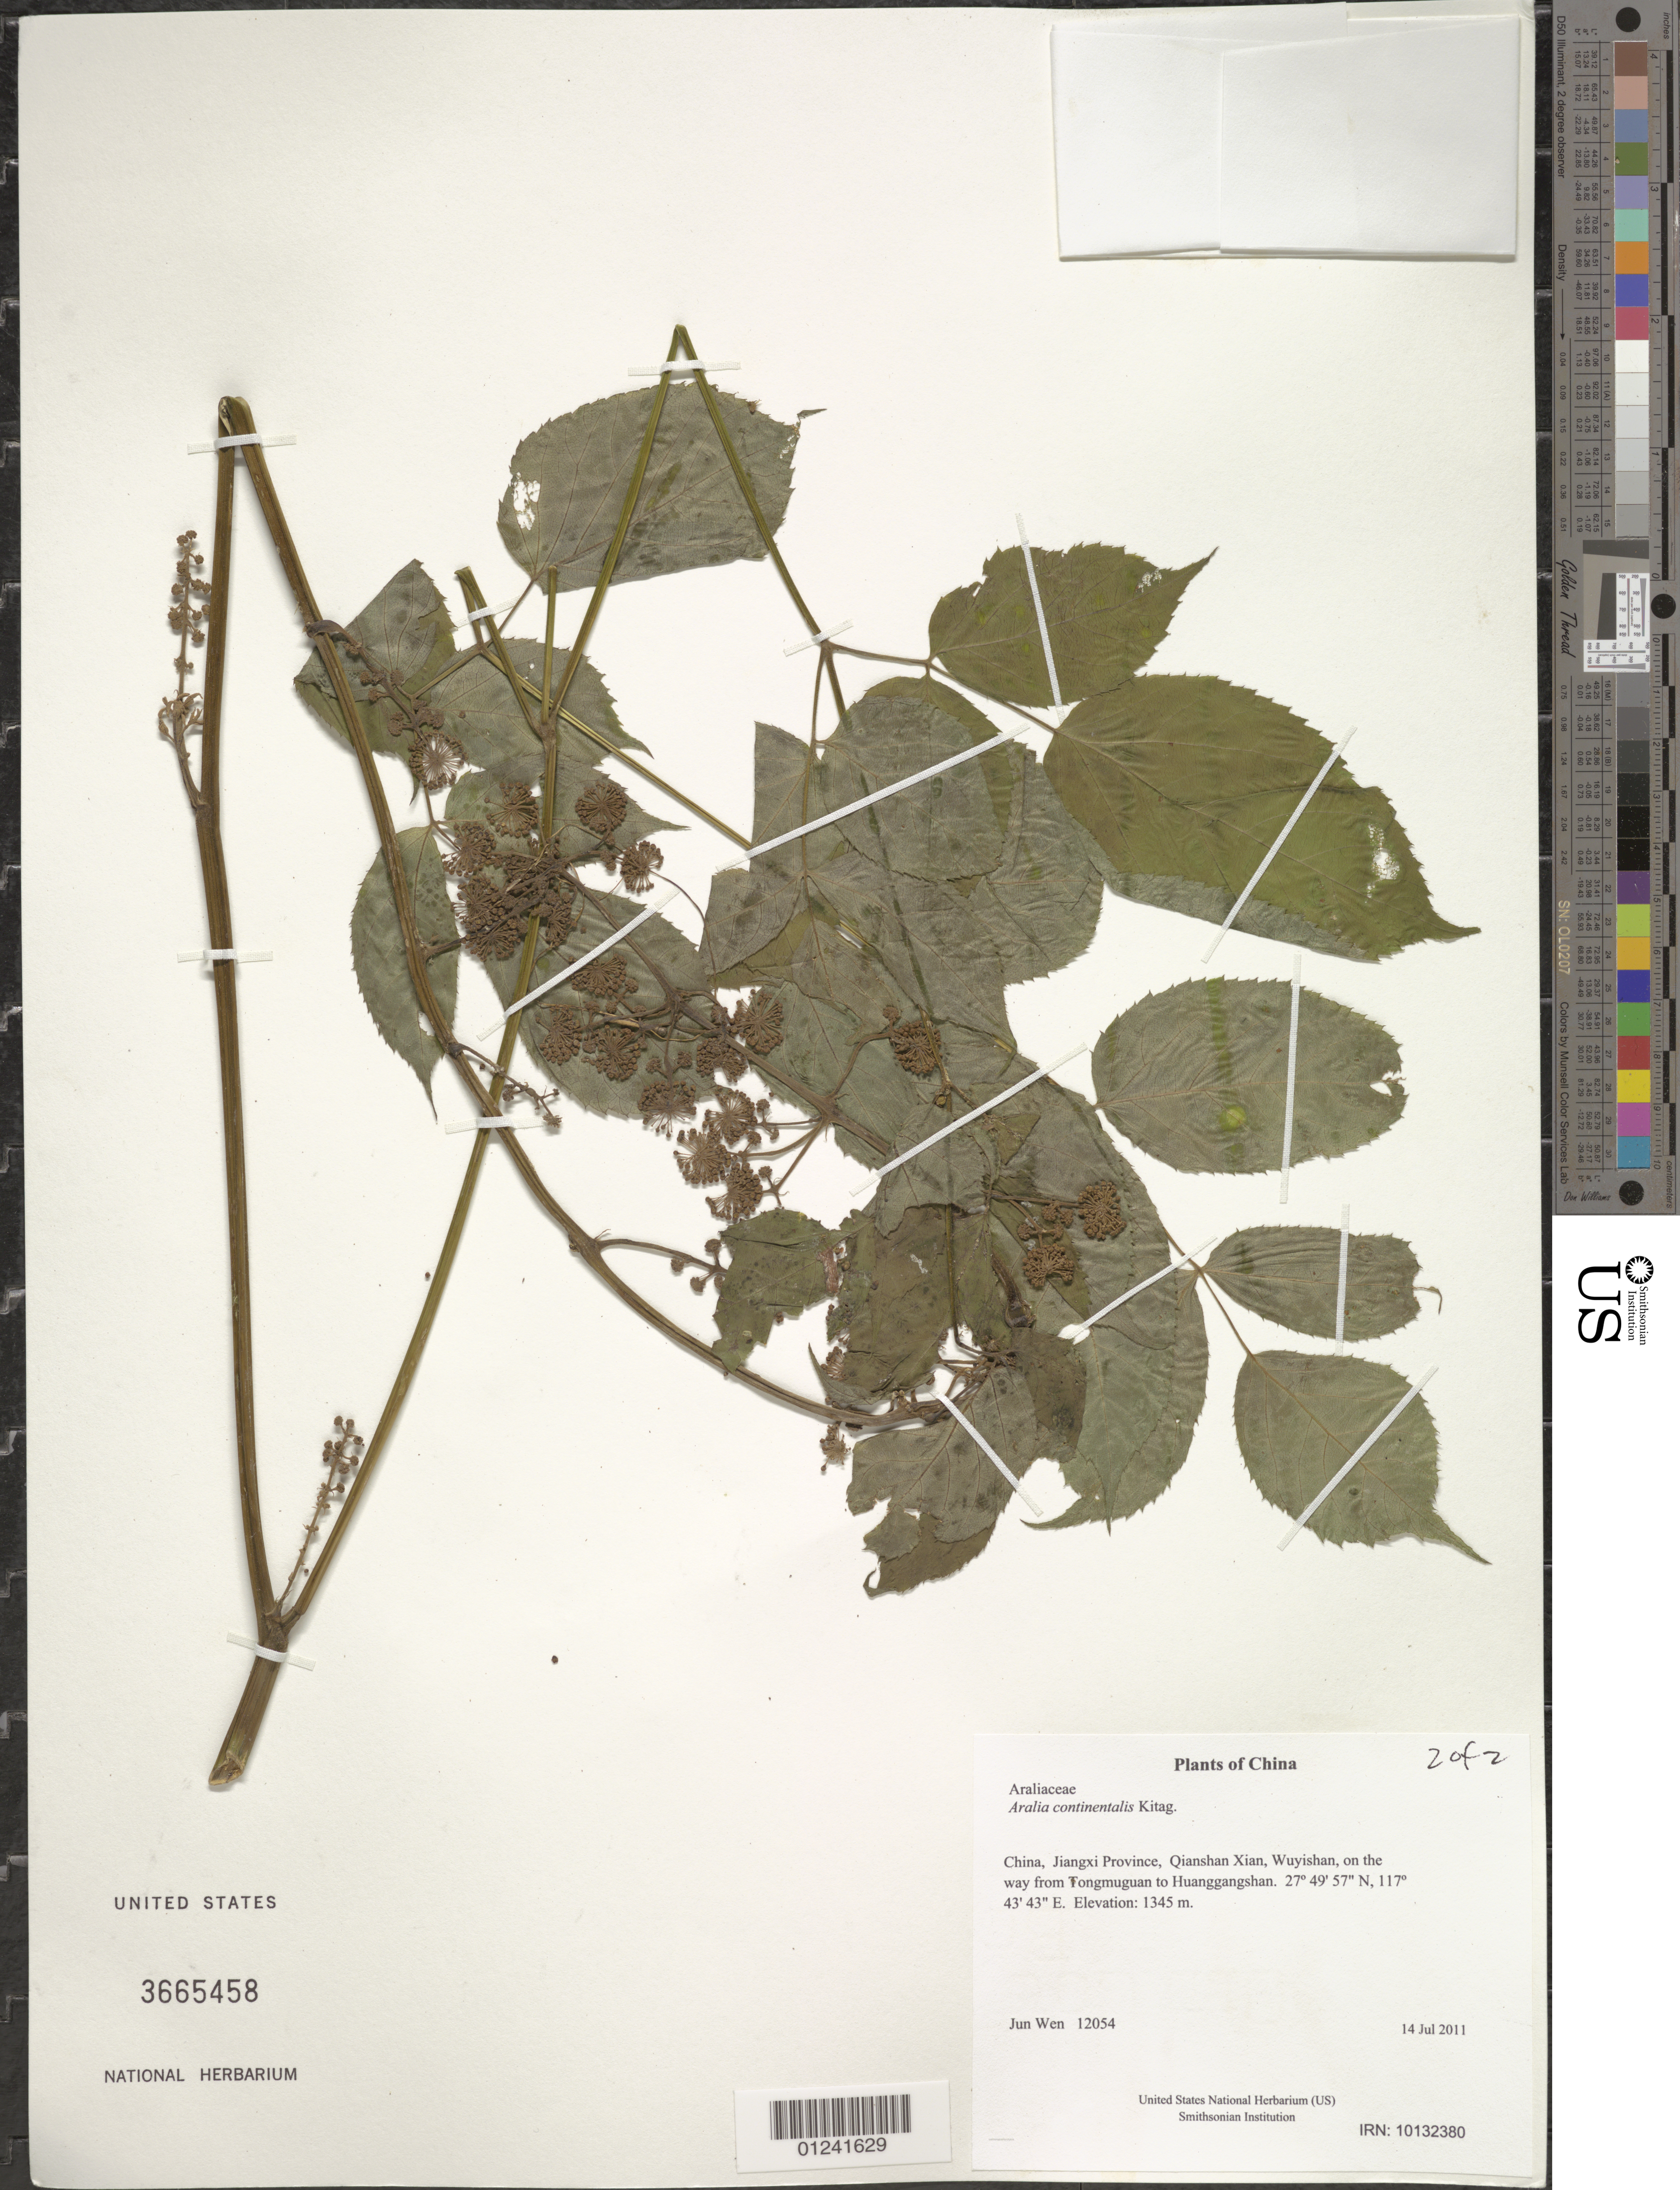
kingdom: Plantae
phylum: Tracheophyta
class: Magnoliopsida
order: Apiales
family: Araliaceae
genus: Aralia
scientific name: Aralia continentalis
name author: Kitag.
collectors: J. Wen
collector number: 12054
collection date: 2011-07-14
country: China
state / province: Jiangxi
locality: Qianshan Xian, Wuyishan, on the way from Tongmuguan to Huanggangshan.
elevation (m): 1345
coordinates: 27 49.947 N, 117 43.711 E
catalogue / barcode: US 3665458